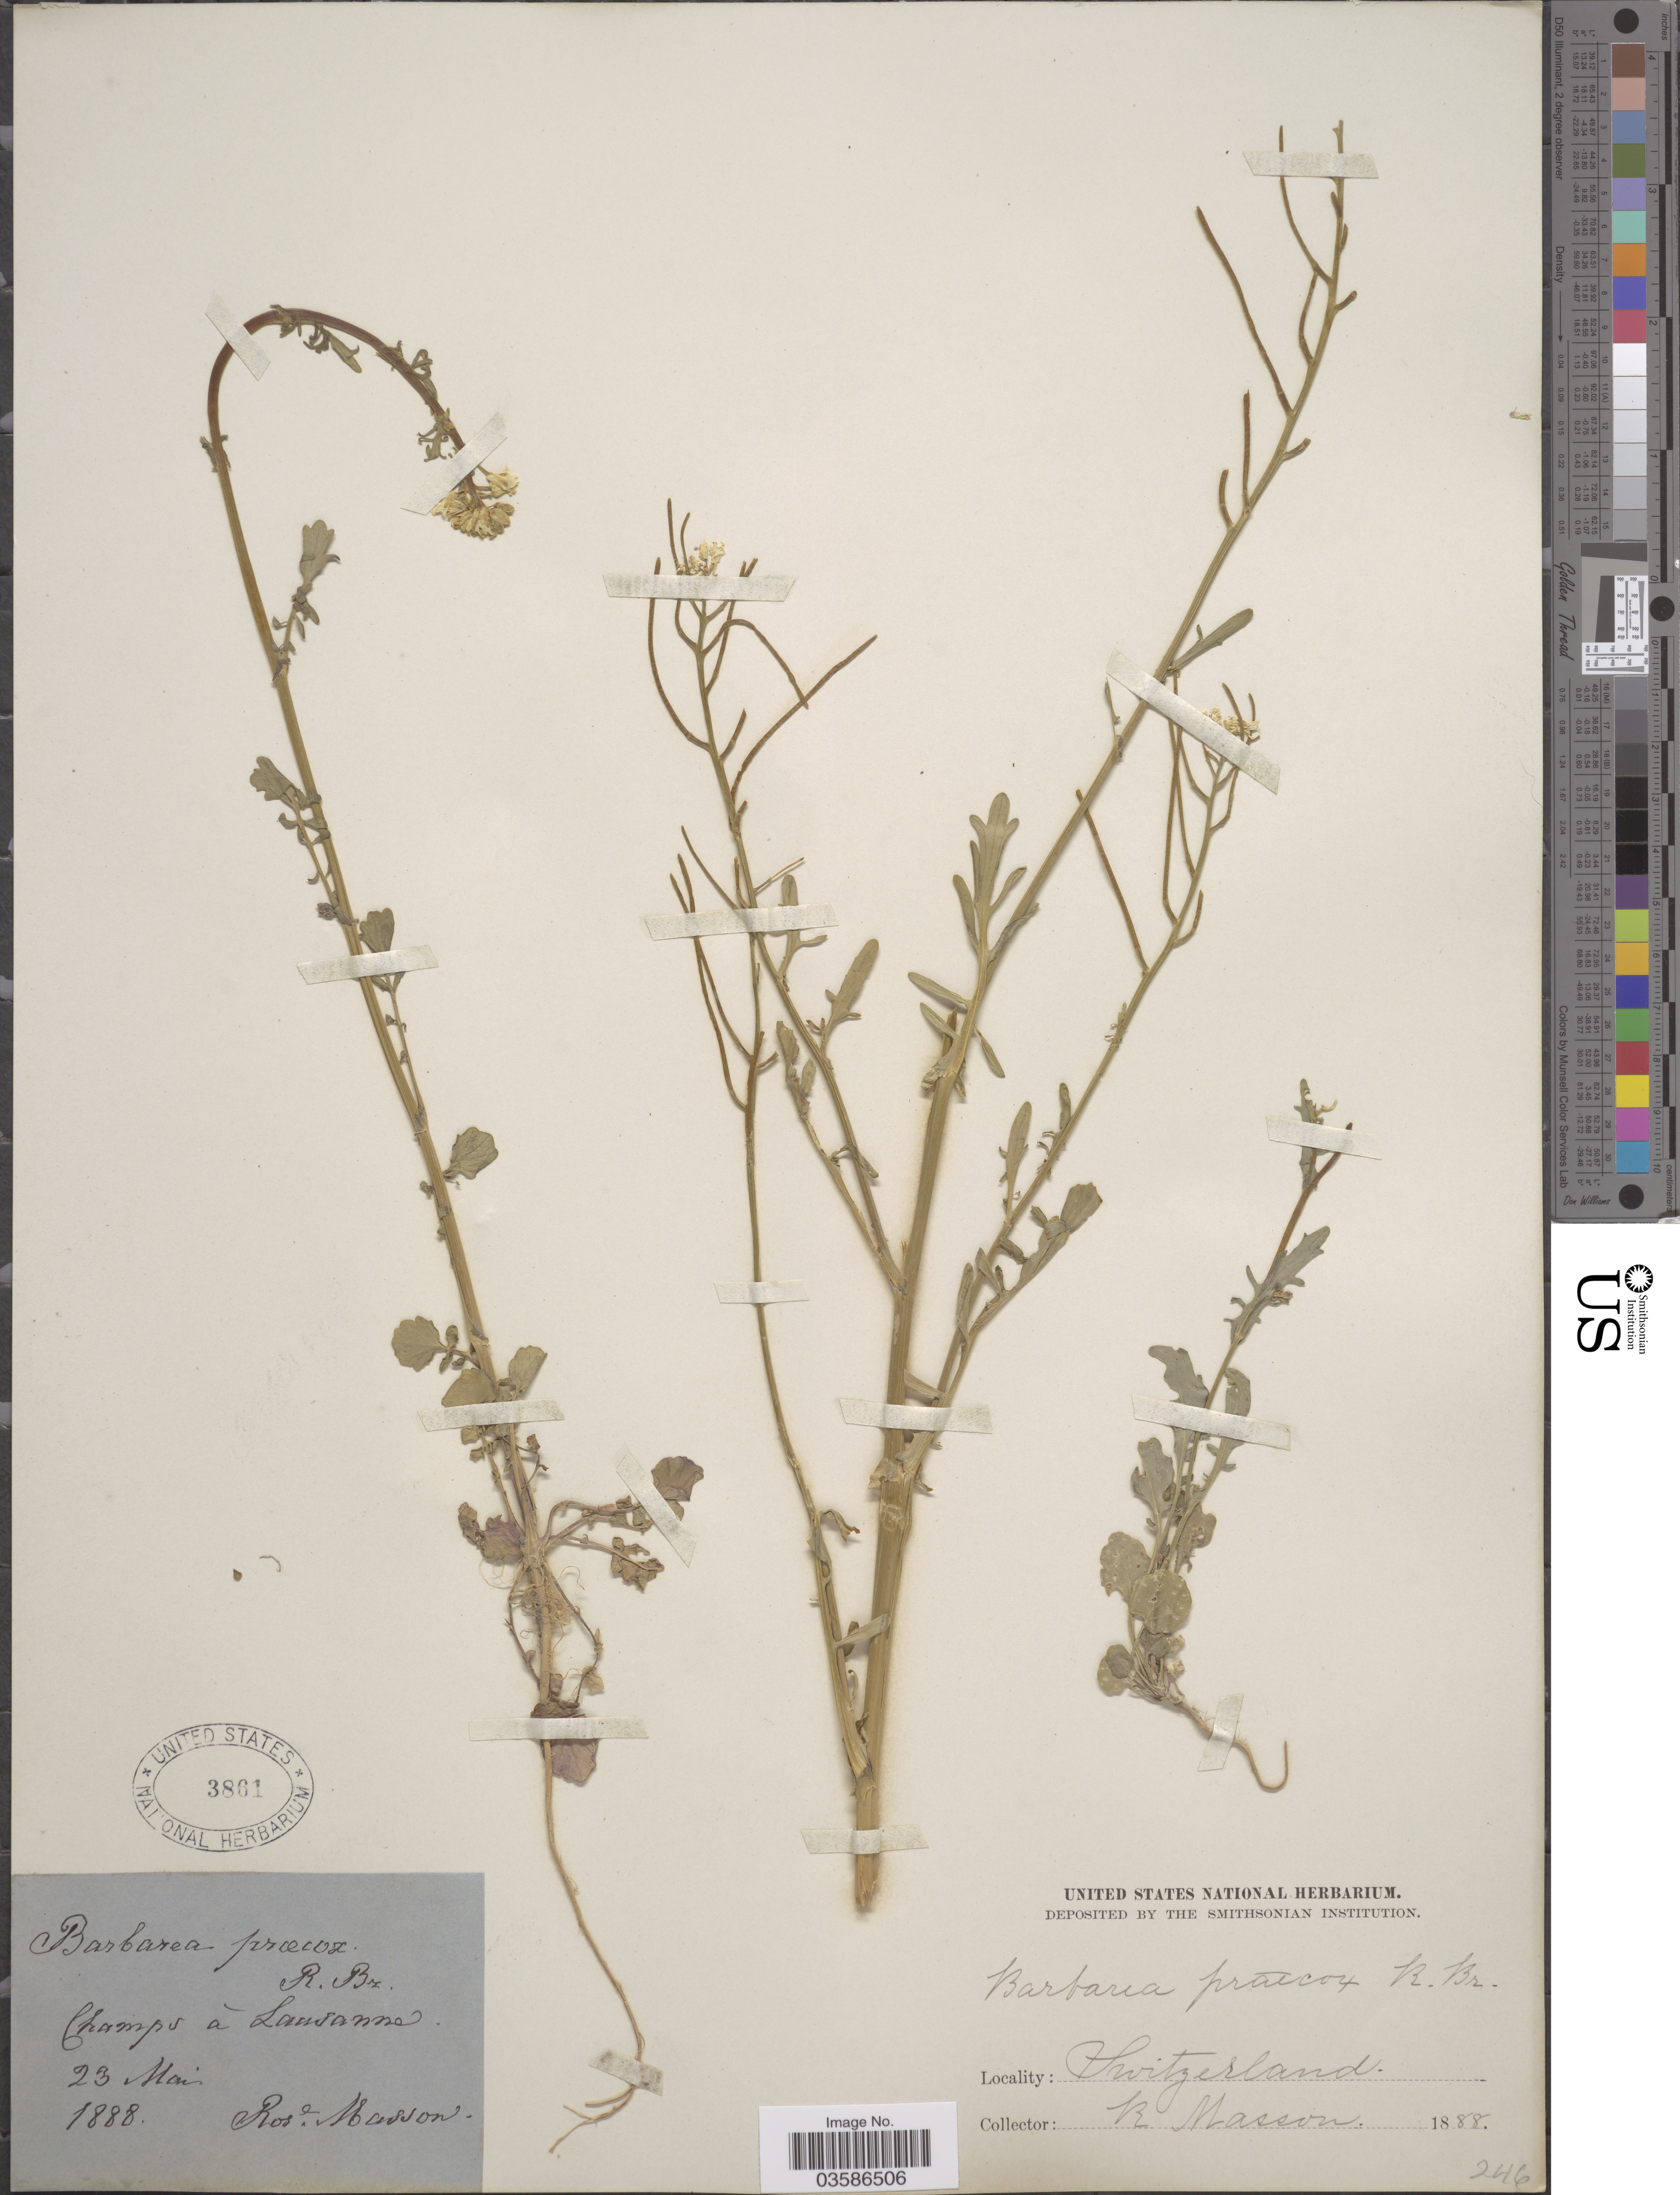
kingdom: Plantae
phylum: Tracheophyta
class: Magnoliopsida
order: Brassicales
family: Brassicaceae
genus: Barbarea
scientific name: Barbarea praecox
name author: (Sm.) W.T. Aiton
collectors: R. Masson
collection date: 1888-05-23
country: Switzerland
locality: Champs à Lausanne.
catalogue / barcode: US 3861